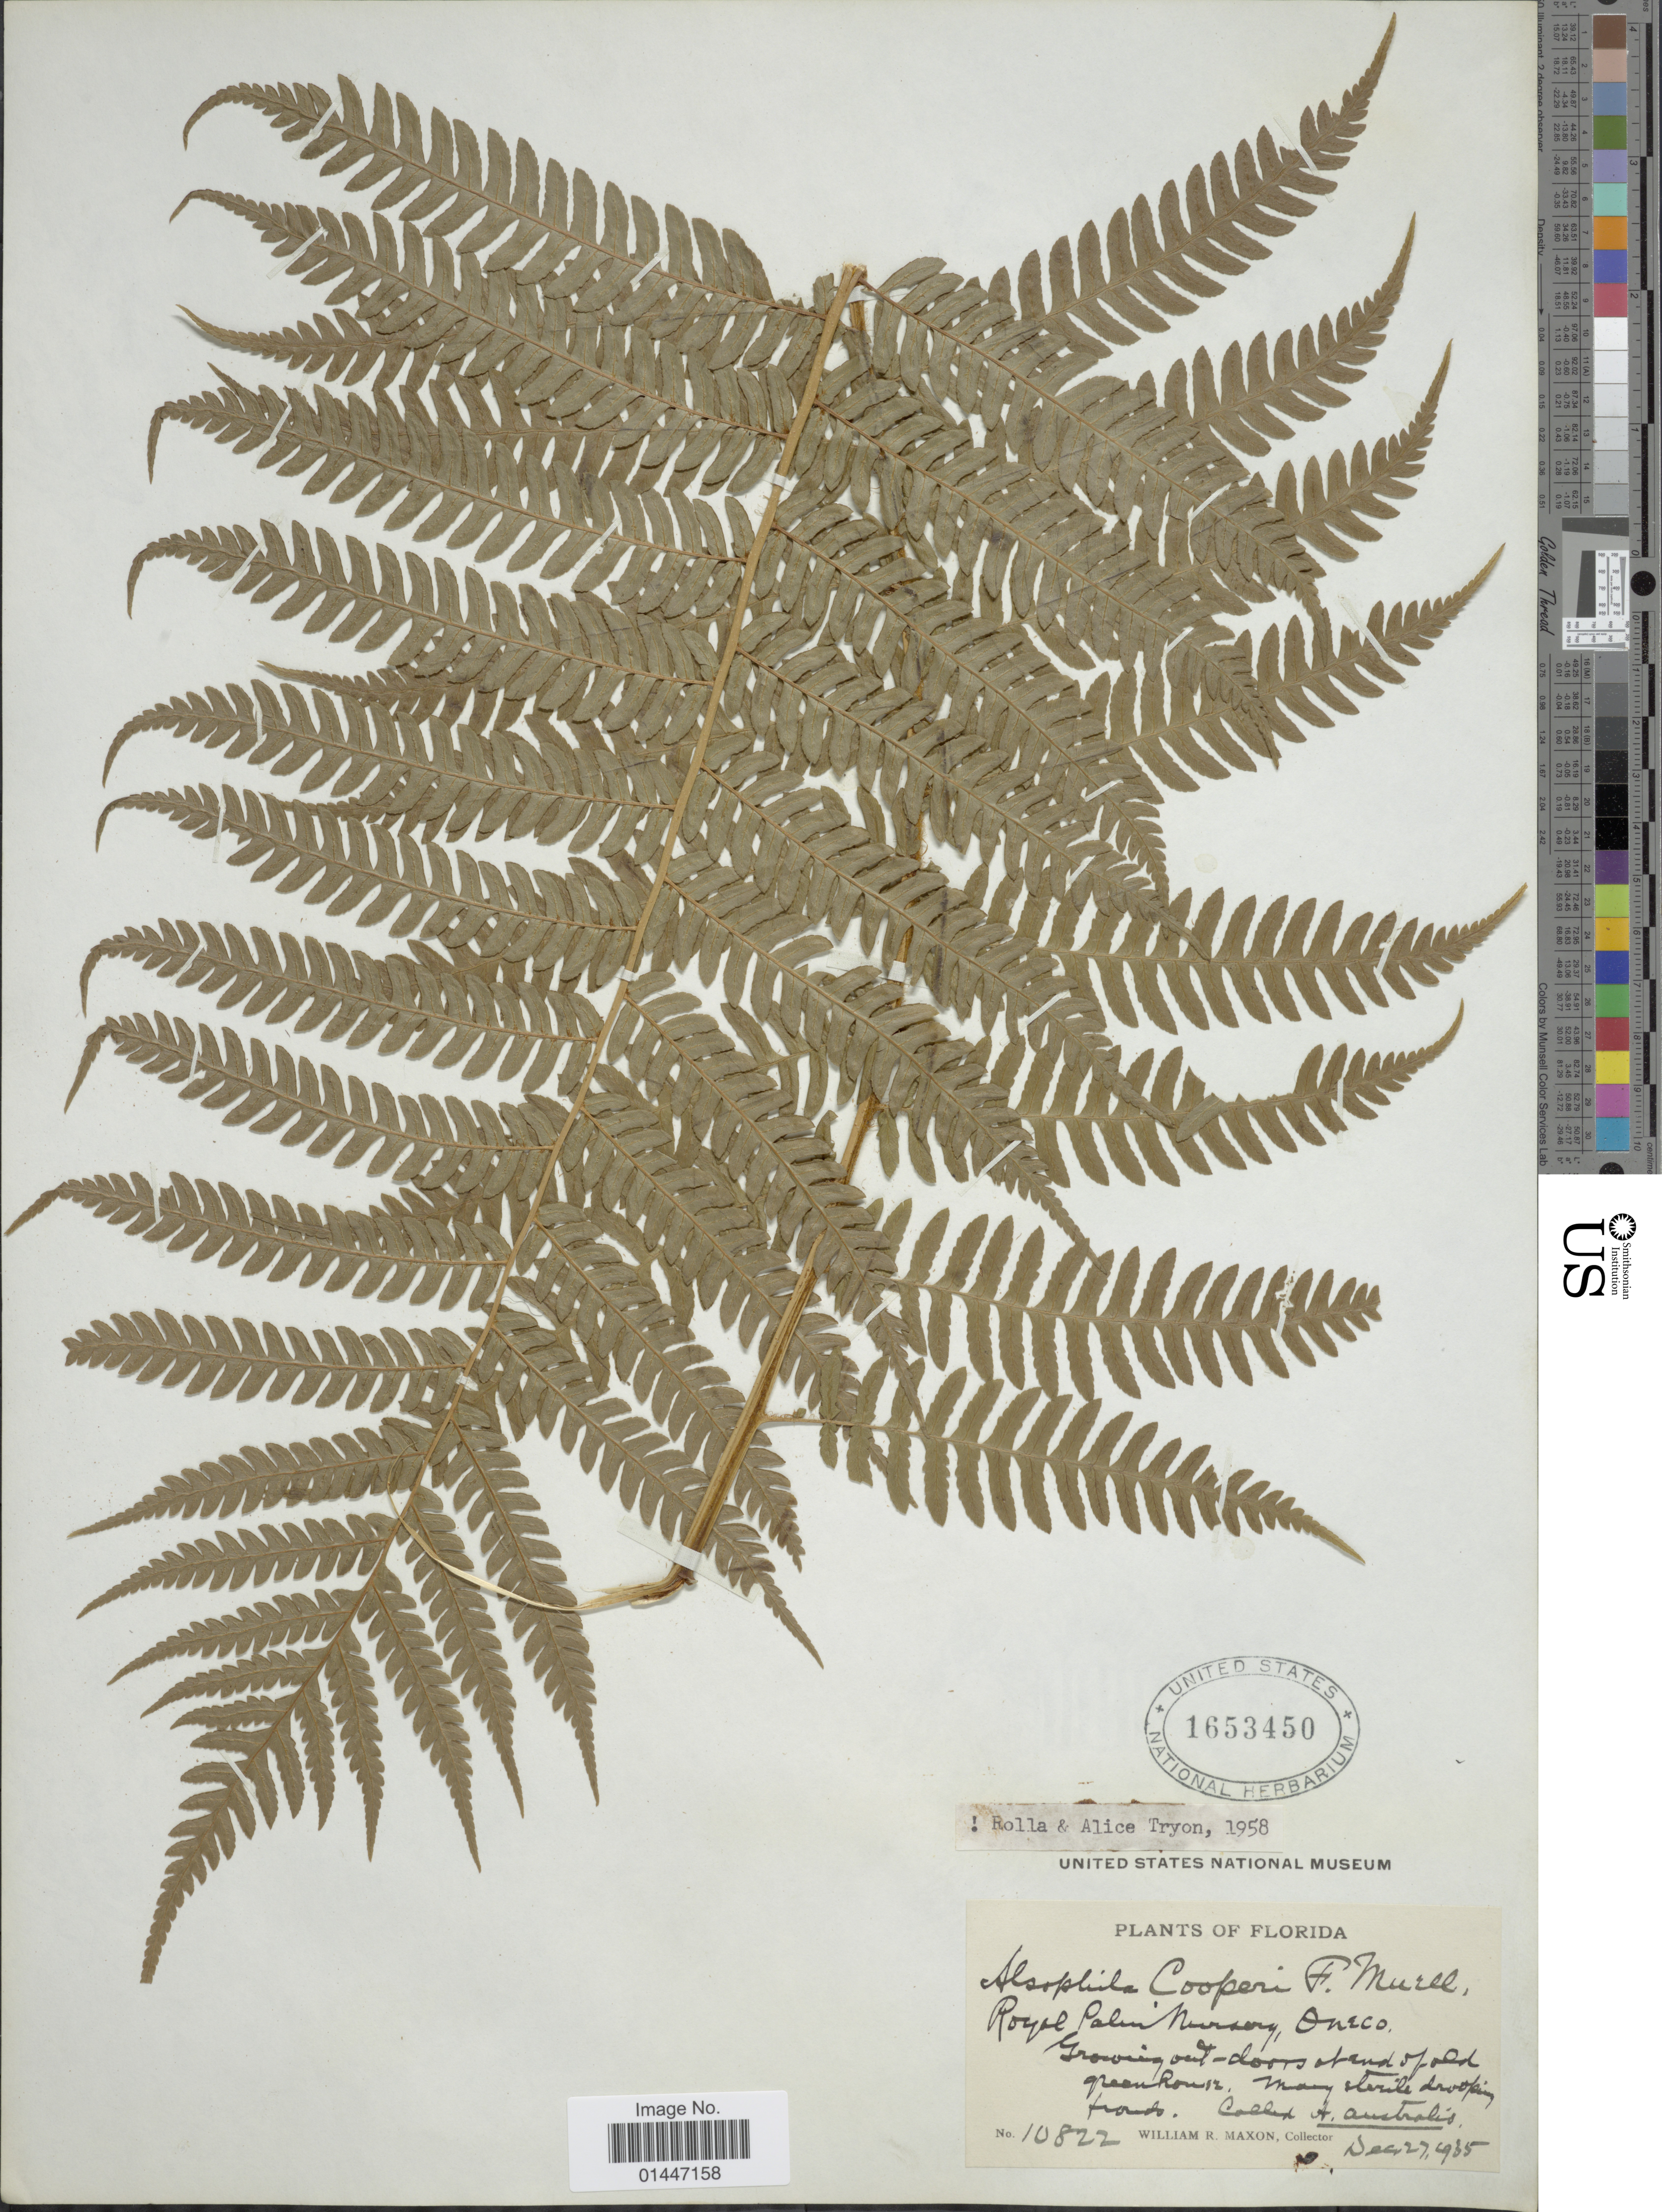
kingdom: Plantae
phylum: Tracheophyta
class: Polypodiopsida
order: Cyatheales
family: Cyatheaceae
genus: Sphaeropteris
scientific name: Sphaeropteris cooperi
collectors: W. R. Maxon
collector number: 10822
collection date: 1935-12-27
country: United States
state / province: Florida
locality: Royal Palm Nursery, Oneco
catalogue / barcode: US 1653450